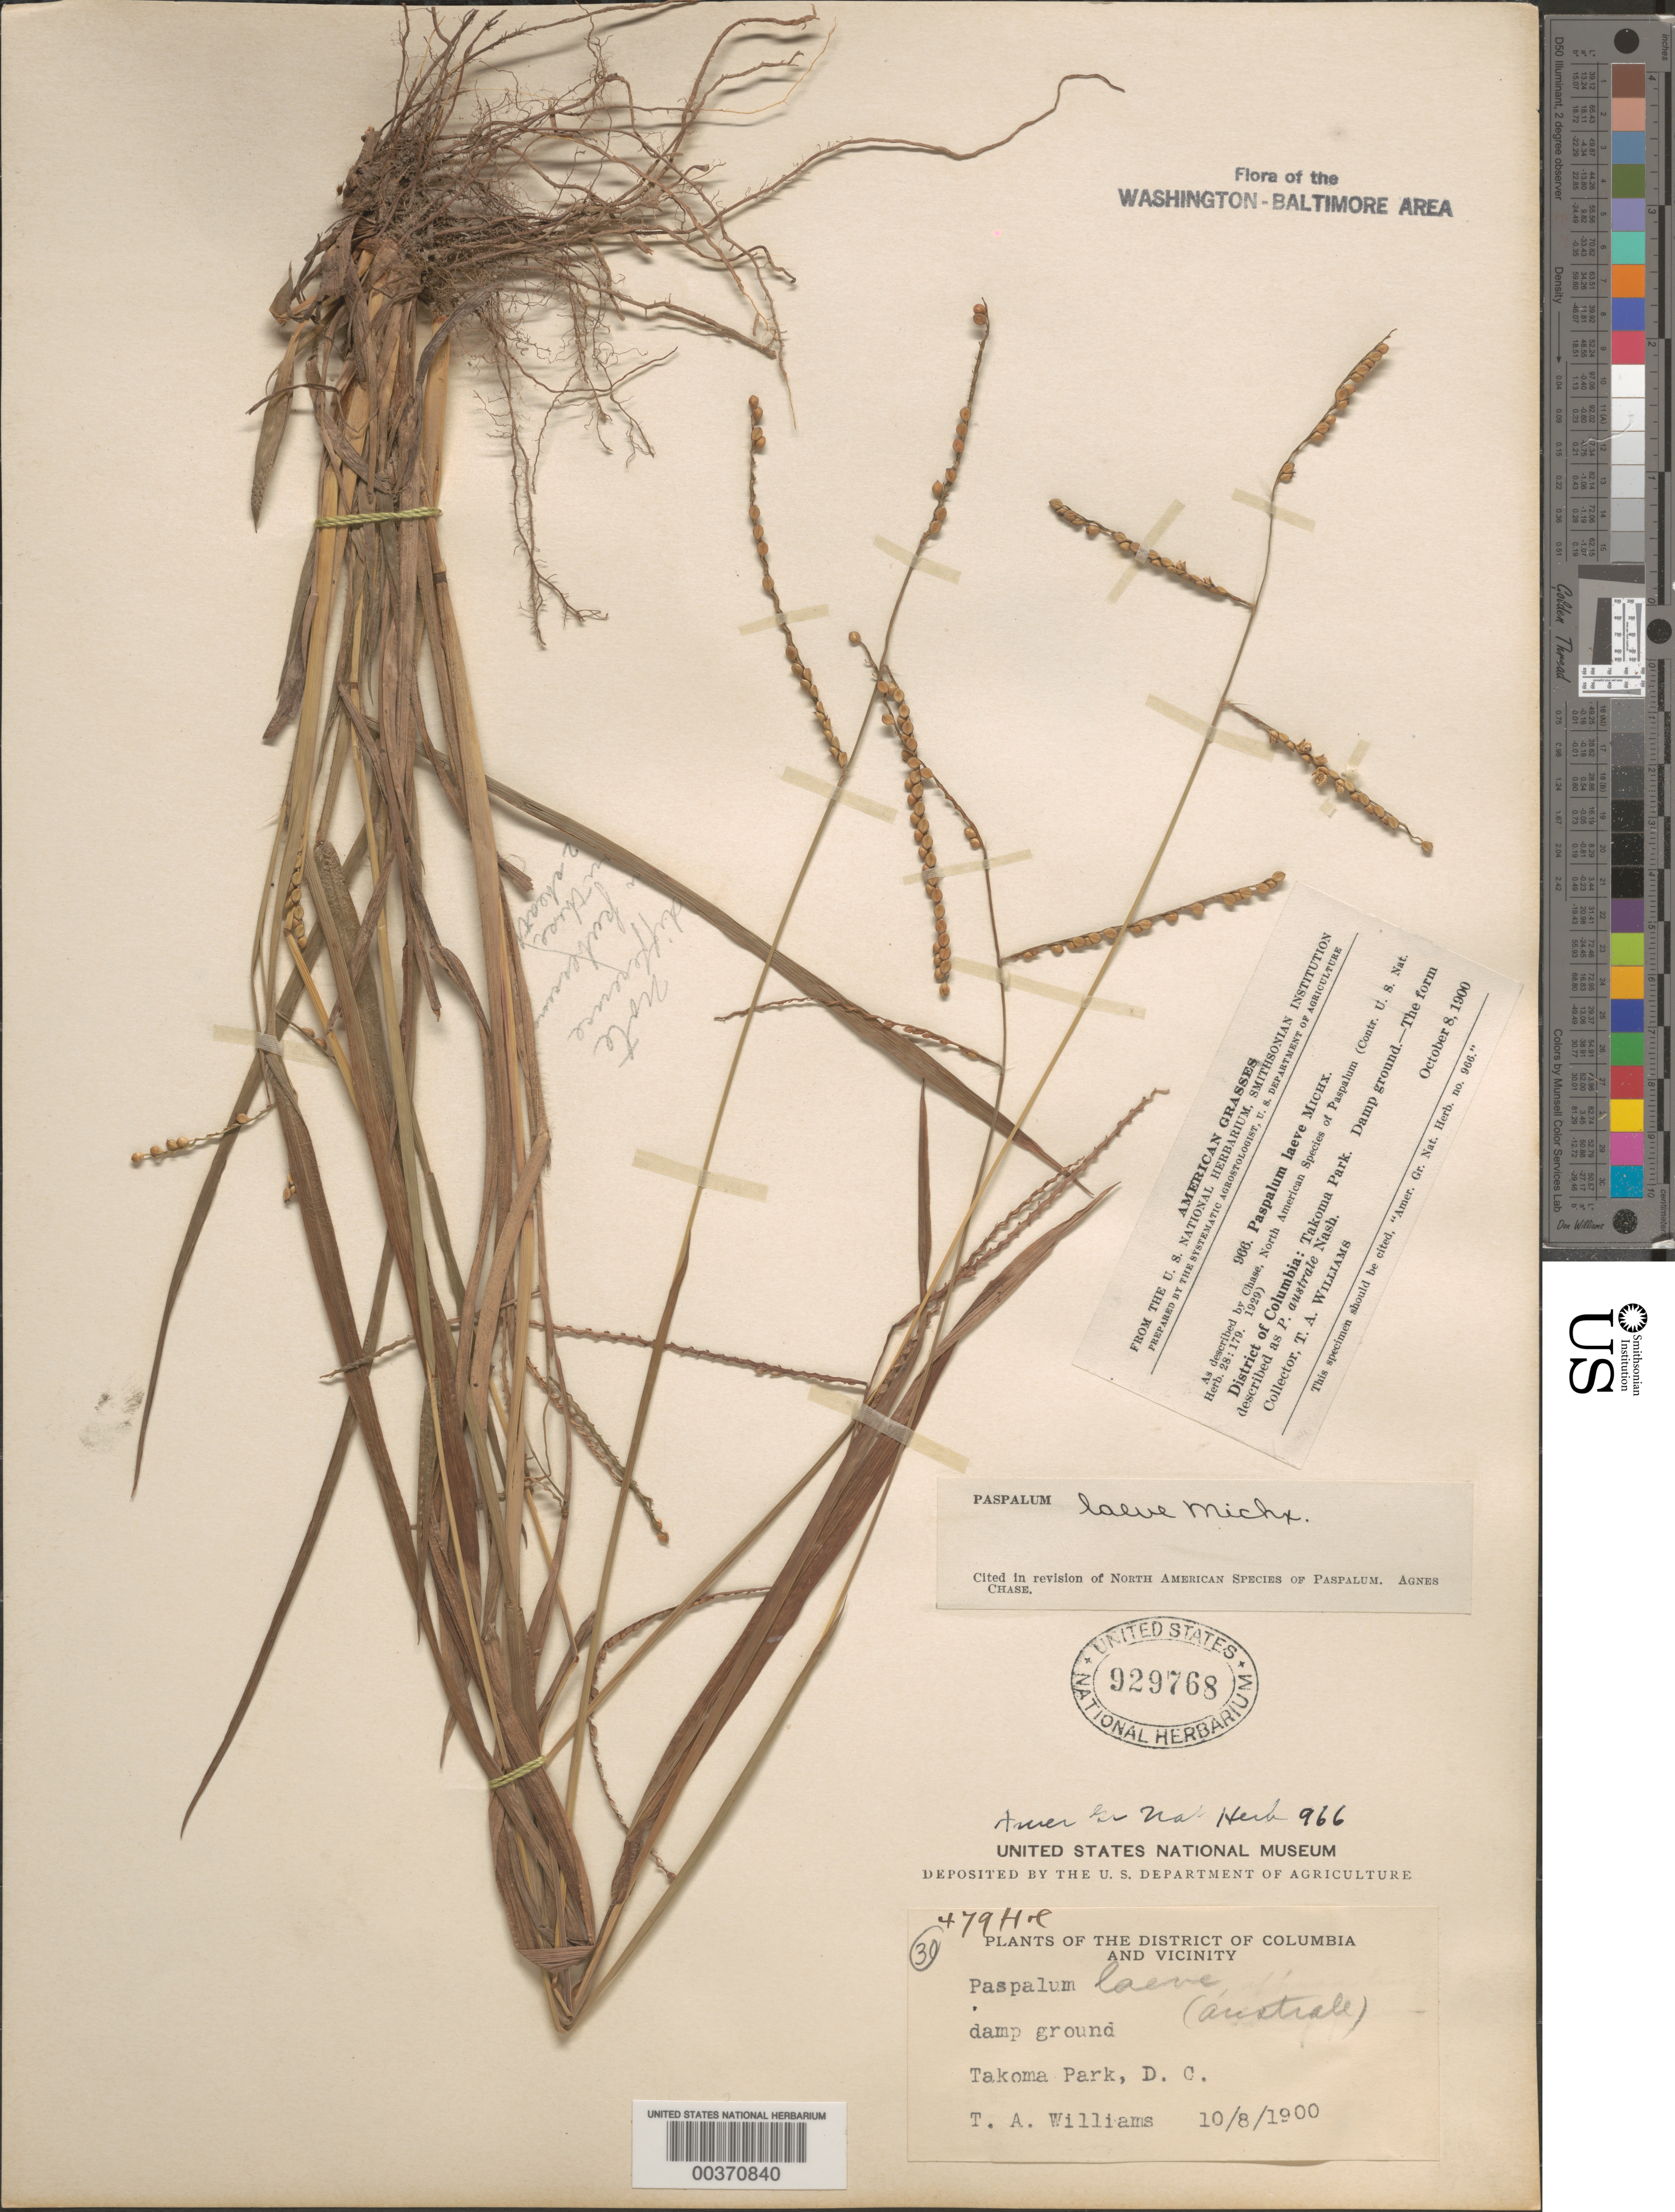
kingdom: Plantae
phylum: Tracheophyta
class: Liliopsida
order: Poales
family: Poaceae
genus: Paspalum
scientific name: Paspalum laeve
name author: Michx.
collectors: T. A. Williams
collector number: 30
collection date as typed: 10 Aug 1900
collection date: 1900-08-10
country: United States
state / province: District of Columbia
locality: Takoma Park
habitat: Damp ground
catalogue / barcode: US 929768